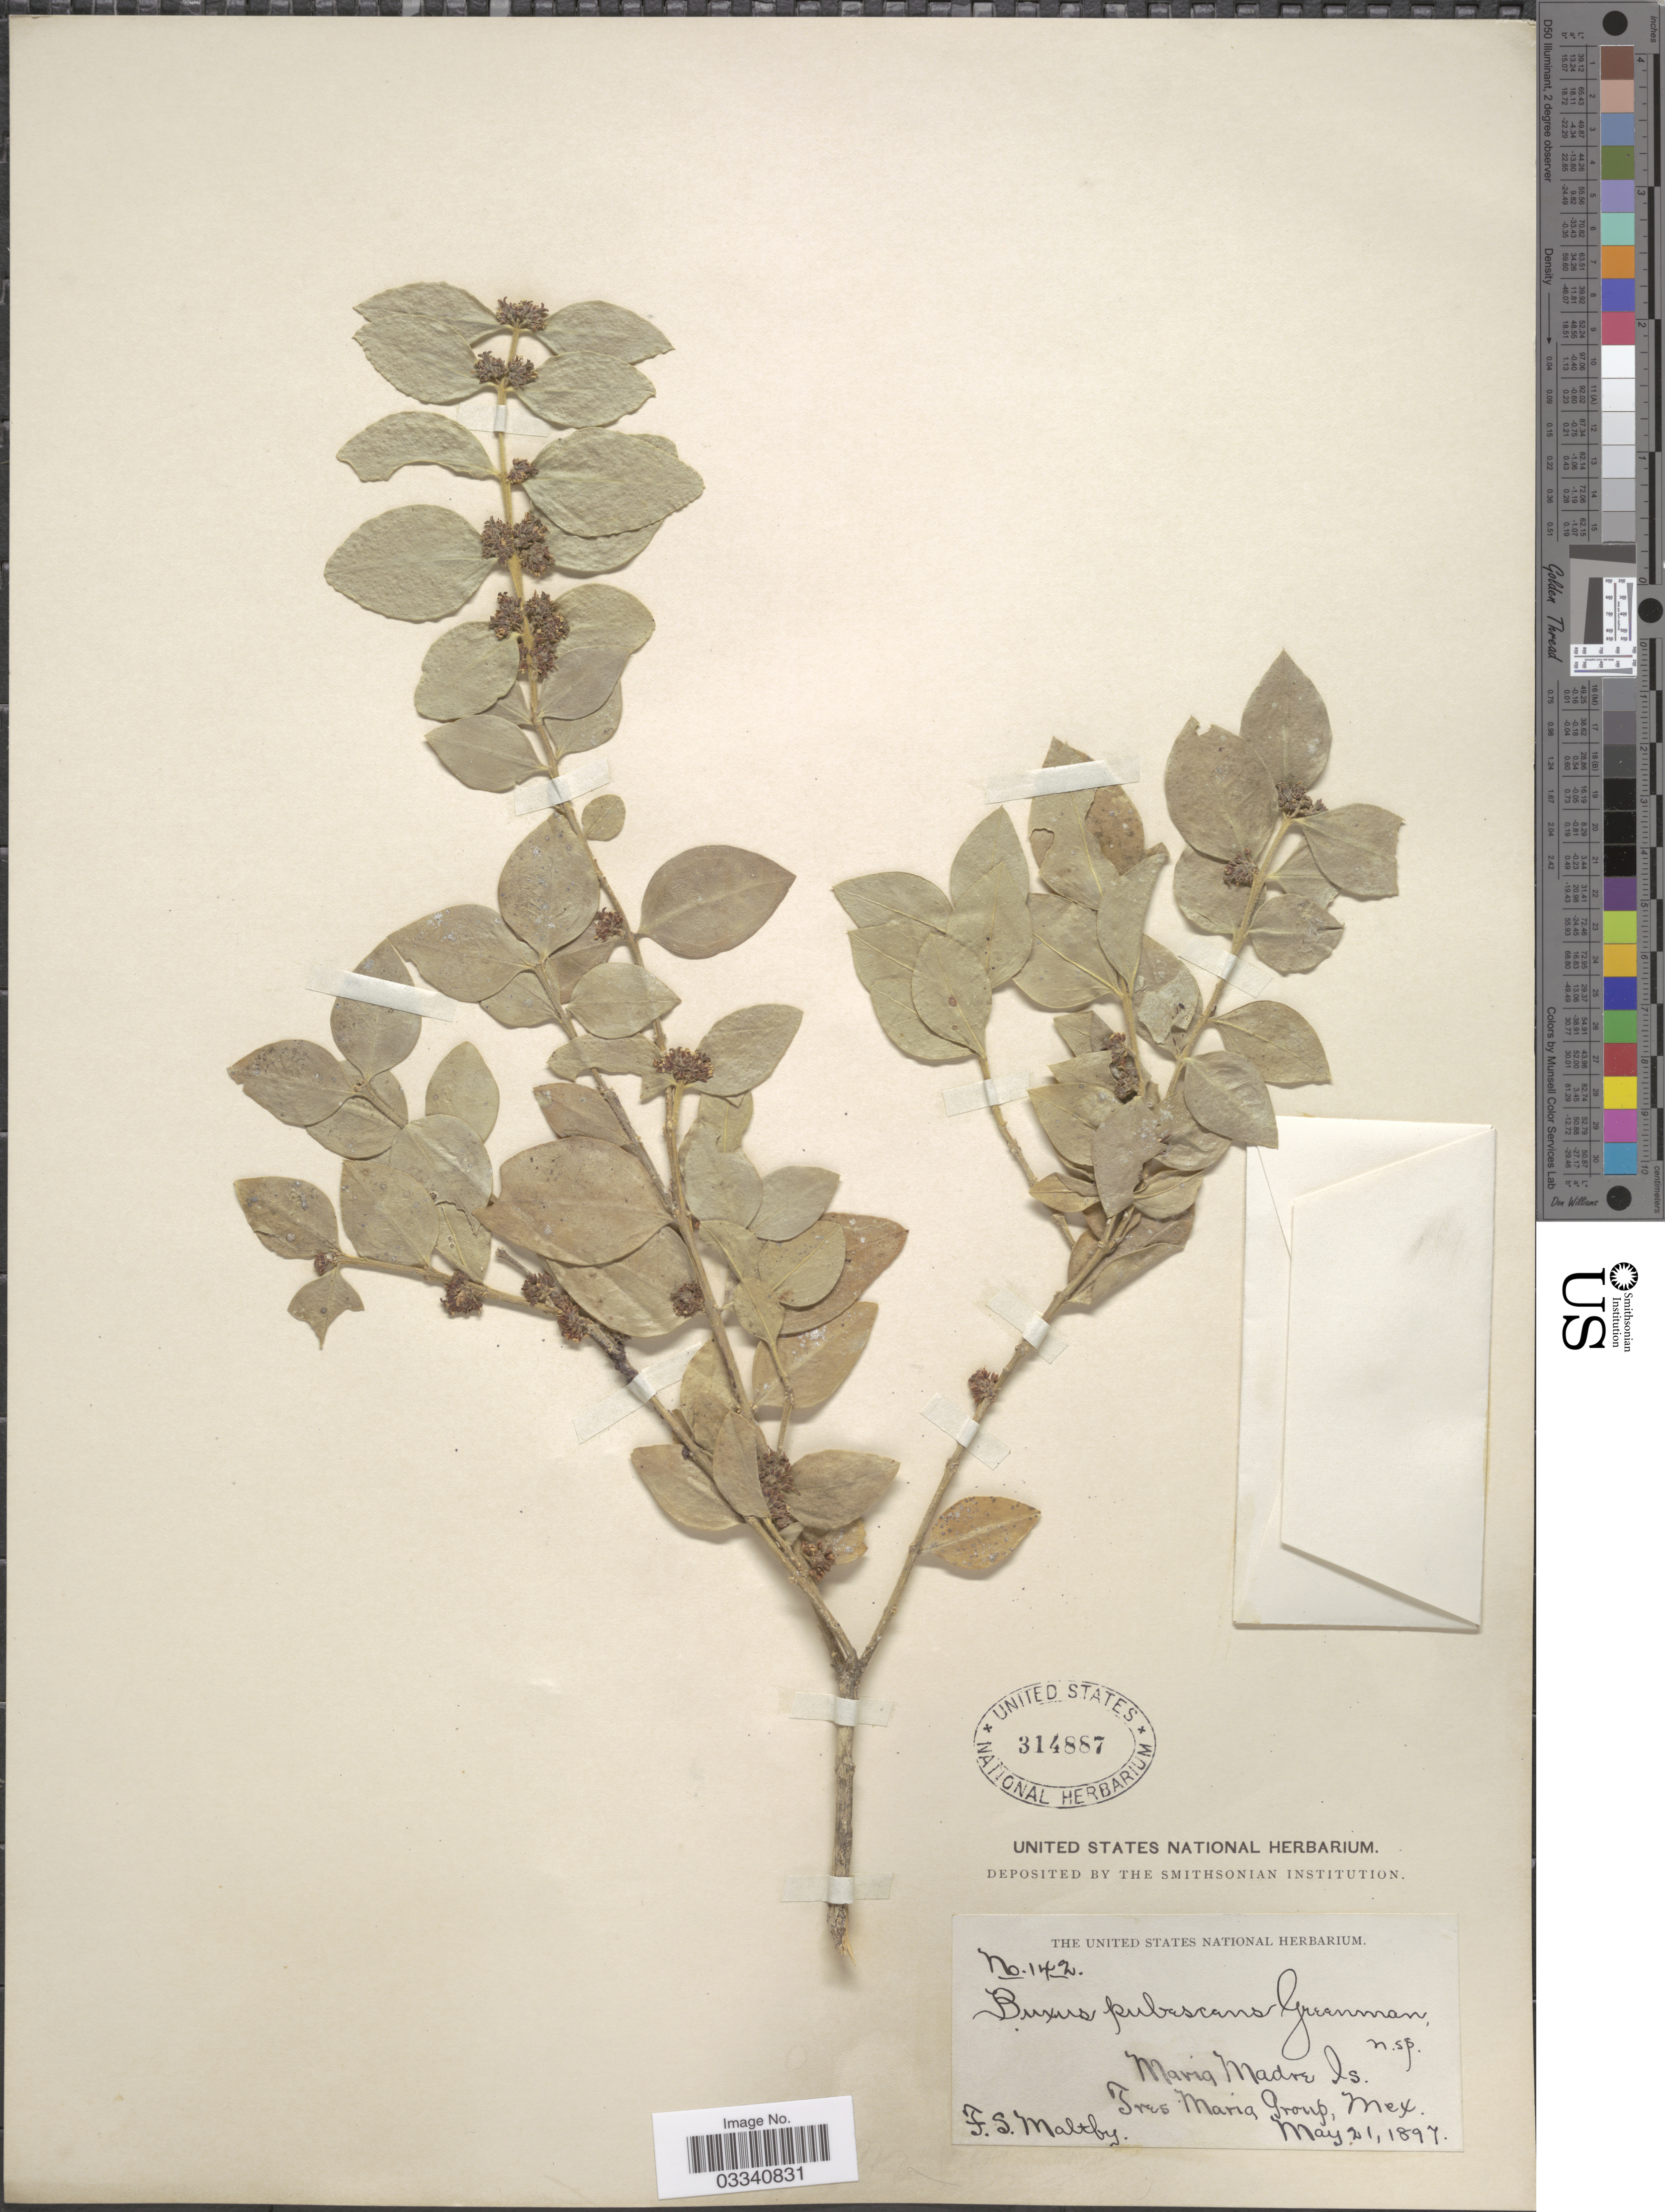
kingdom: Plantae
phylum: Tracheophyta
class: Magnoliopsida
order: Buxales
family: Buxaceae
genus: Buxus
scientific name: Buxus pubescens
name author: Greenm.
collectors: F. S. Maltby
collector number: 142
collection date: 1897-05-21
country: Mexico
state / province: Nayarit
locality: Maria Madre Is. Tres Maria Group.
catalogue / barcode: US 314887